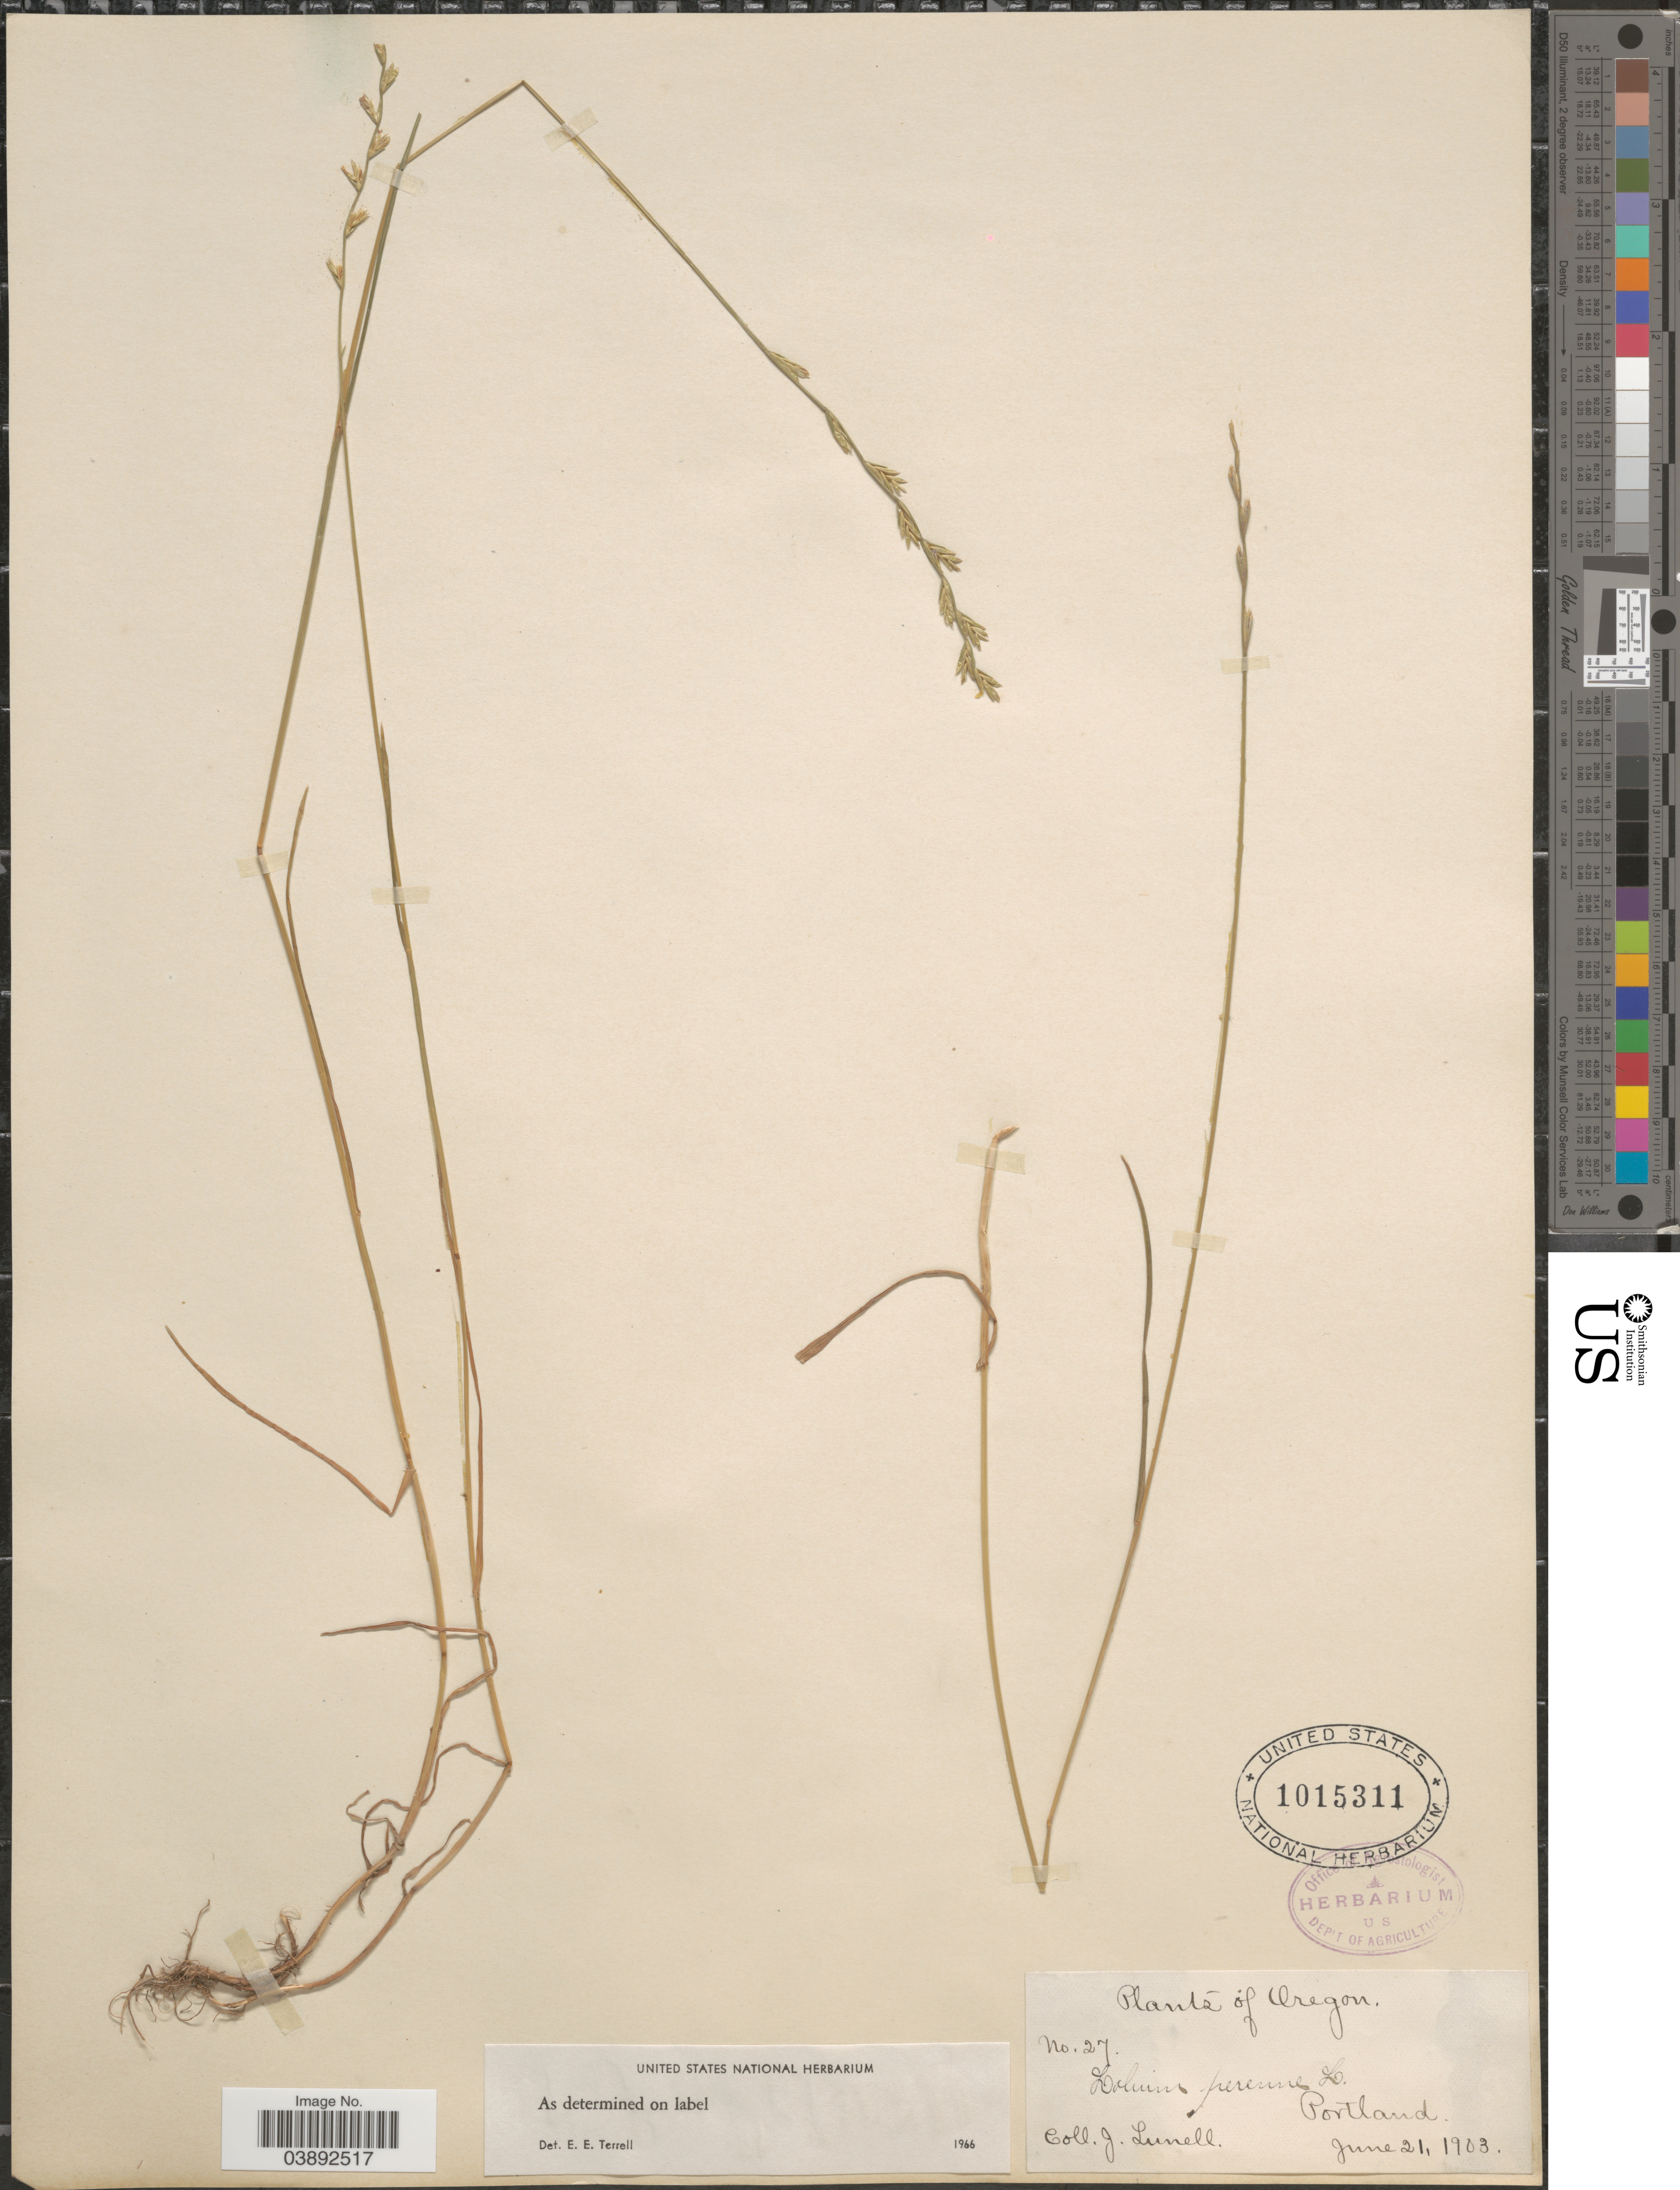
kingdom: Plantae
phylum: Tracheophyta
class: Liliopsida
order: Poales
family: Poaceae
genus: Lolium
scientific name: Lolium perenne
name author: L.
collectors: J. Lunell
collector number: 27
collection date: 1903-06-21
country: United States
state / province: Oregon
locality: Portland.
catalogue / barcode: US 1015311